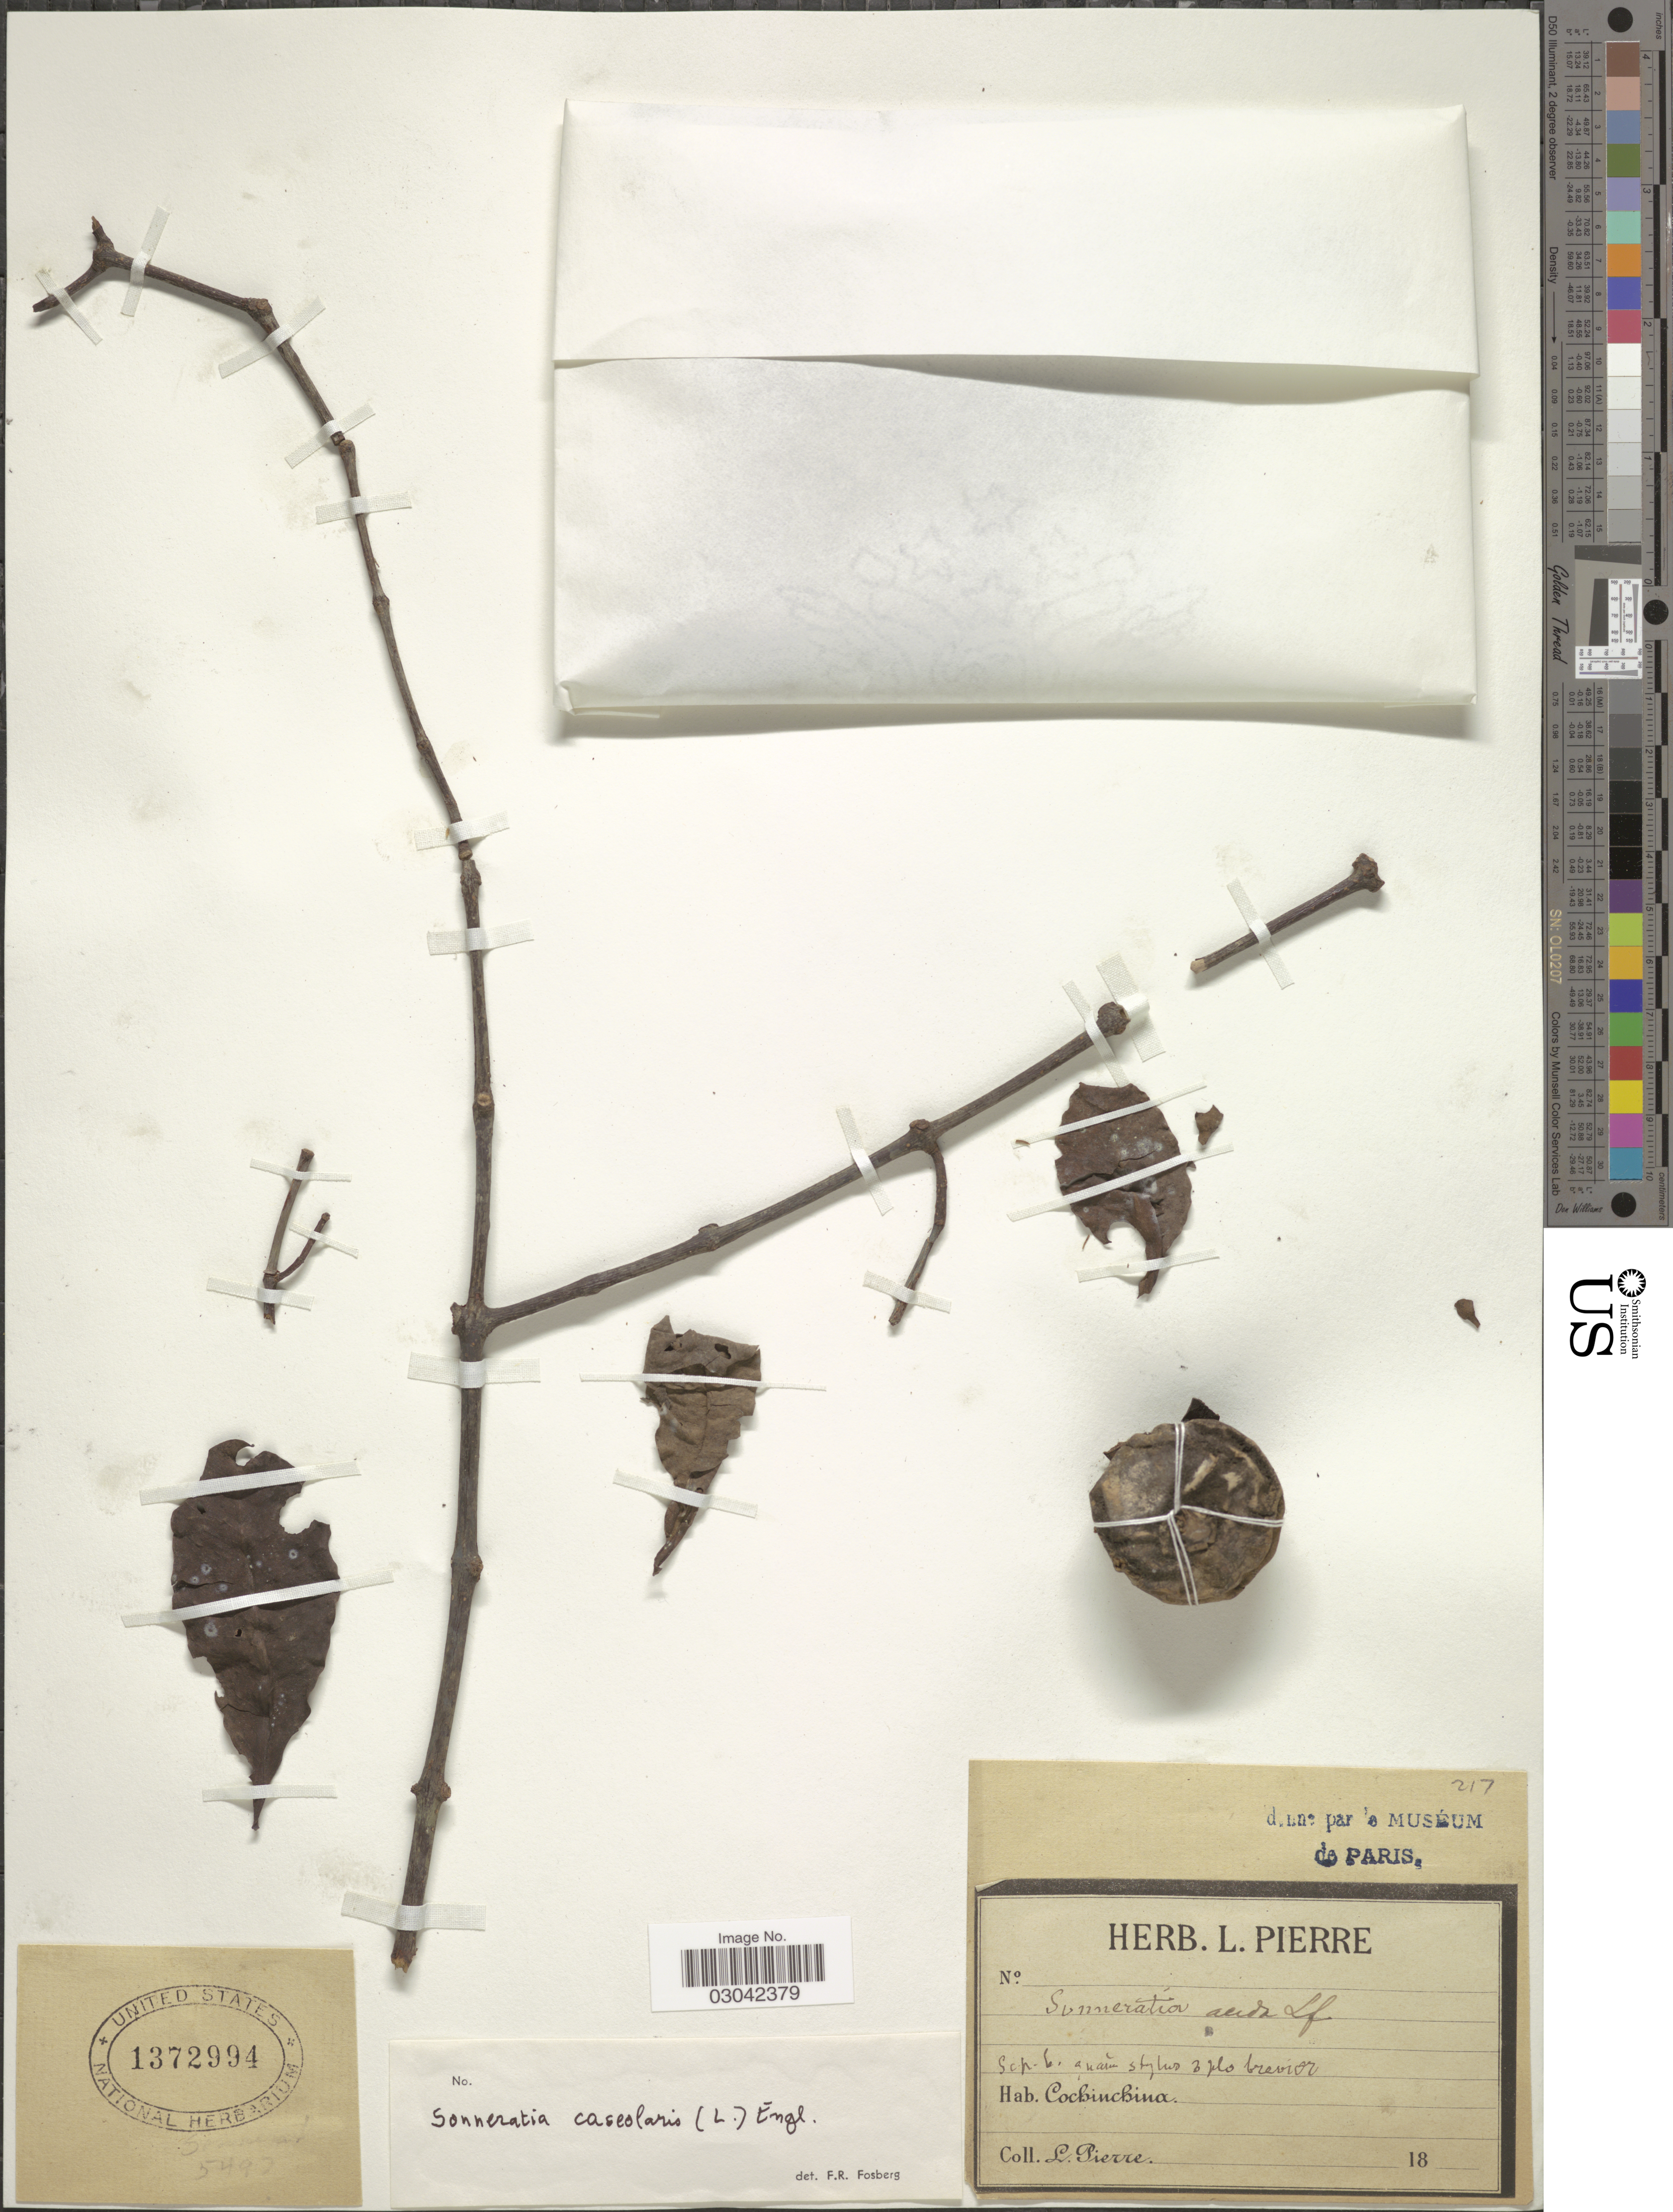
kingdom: Plantae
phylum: Tracheophyta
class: Magnoliopsida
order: Myrtales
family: Lythraceae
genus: Sonneratia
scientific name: Sonneratia caseolaris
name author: (L.) Engl.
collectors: L. Pierre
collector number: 217?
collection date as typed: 18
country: Vietnam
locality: Cochinchina.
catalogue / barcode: US 1372994